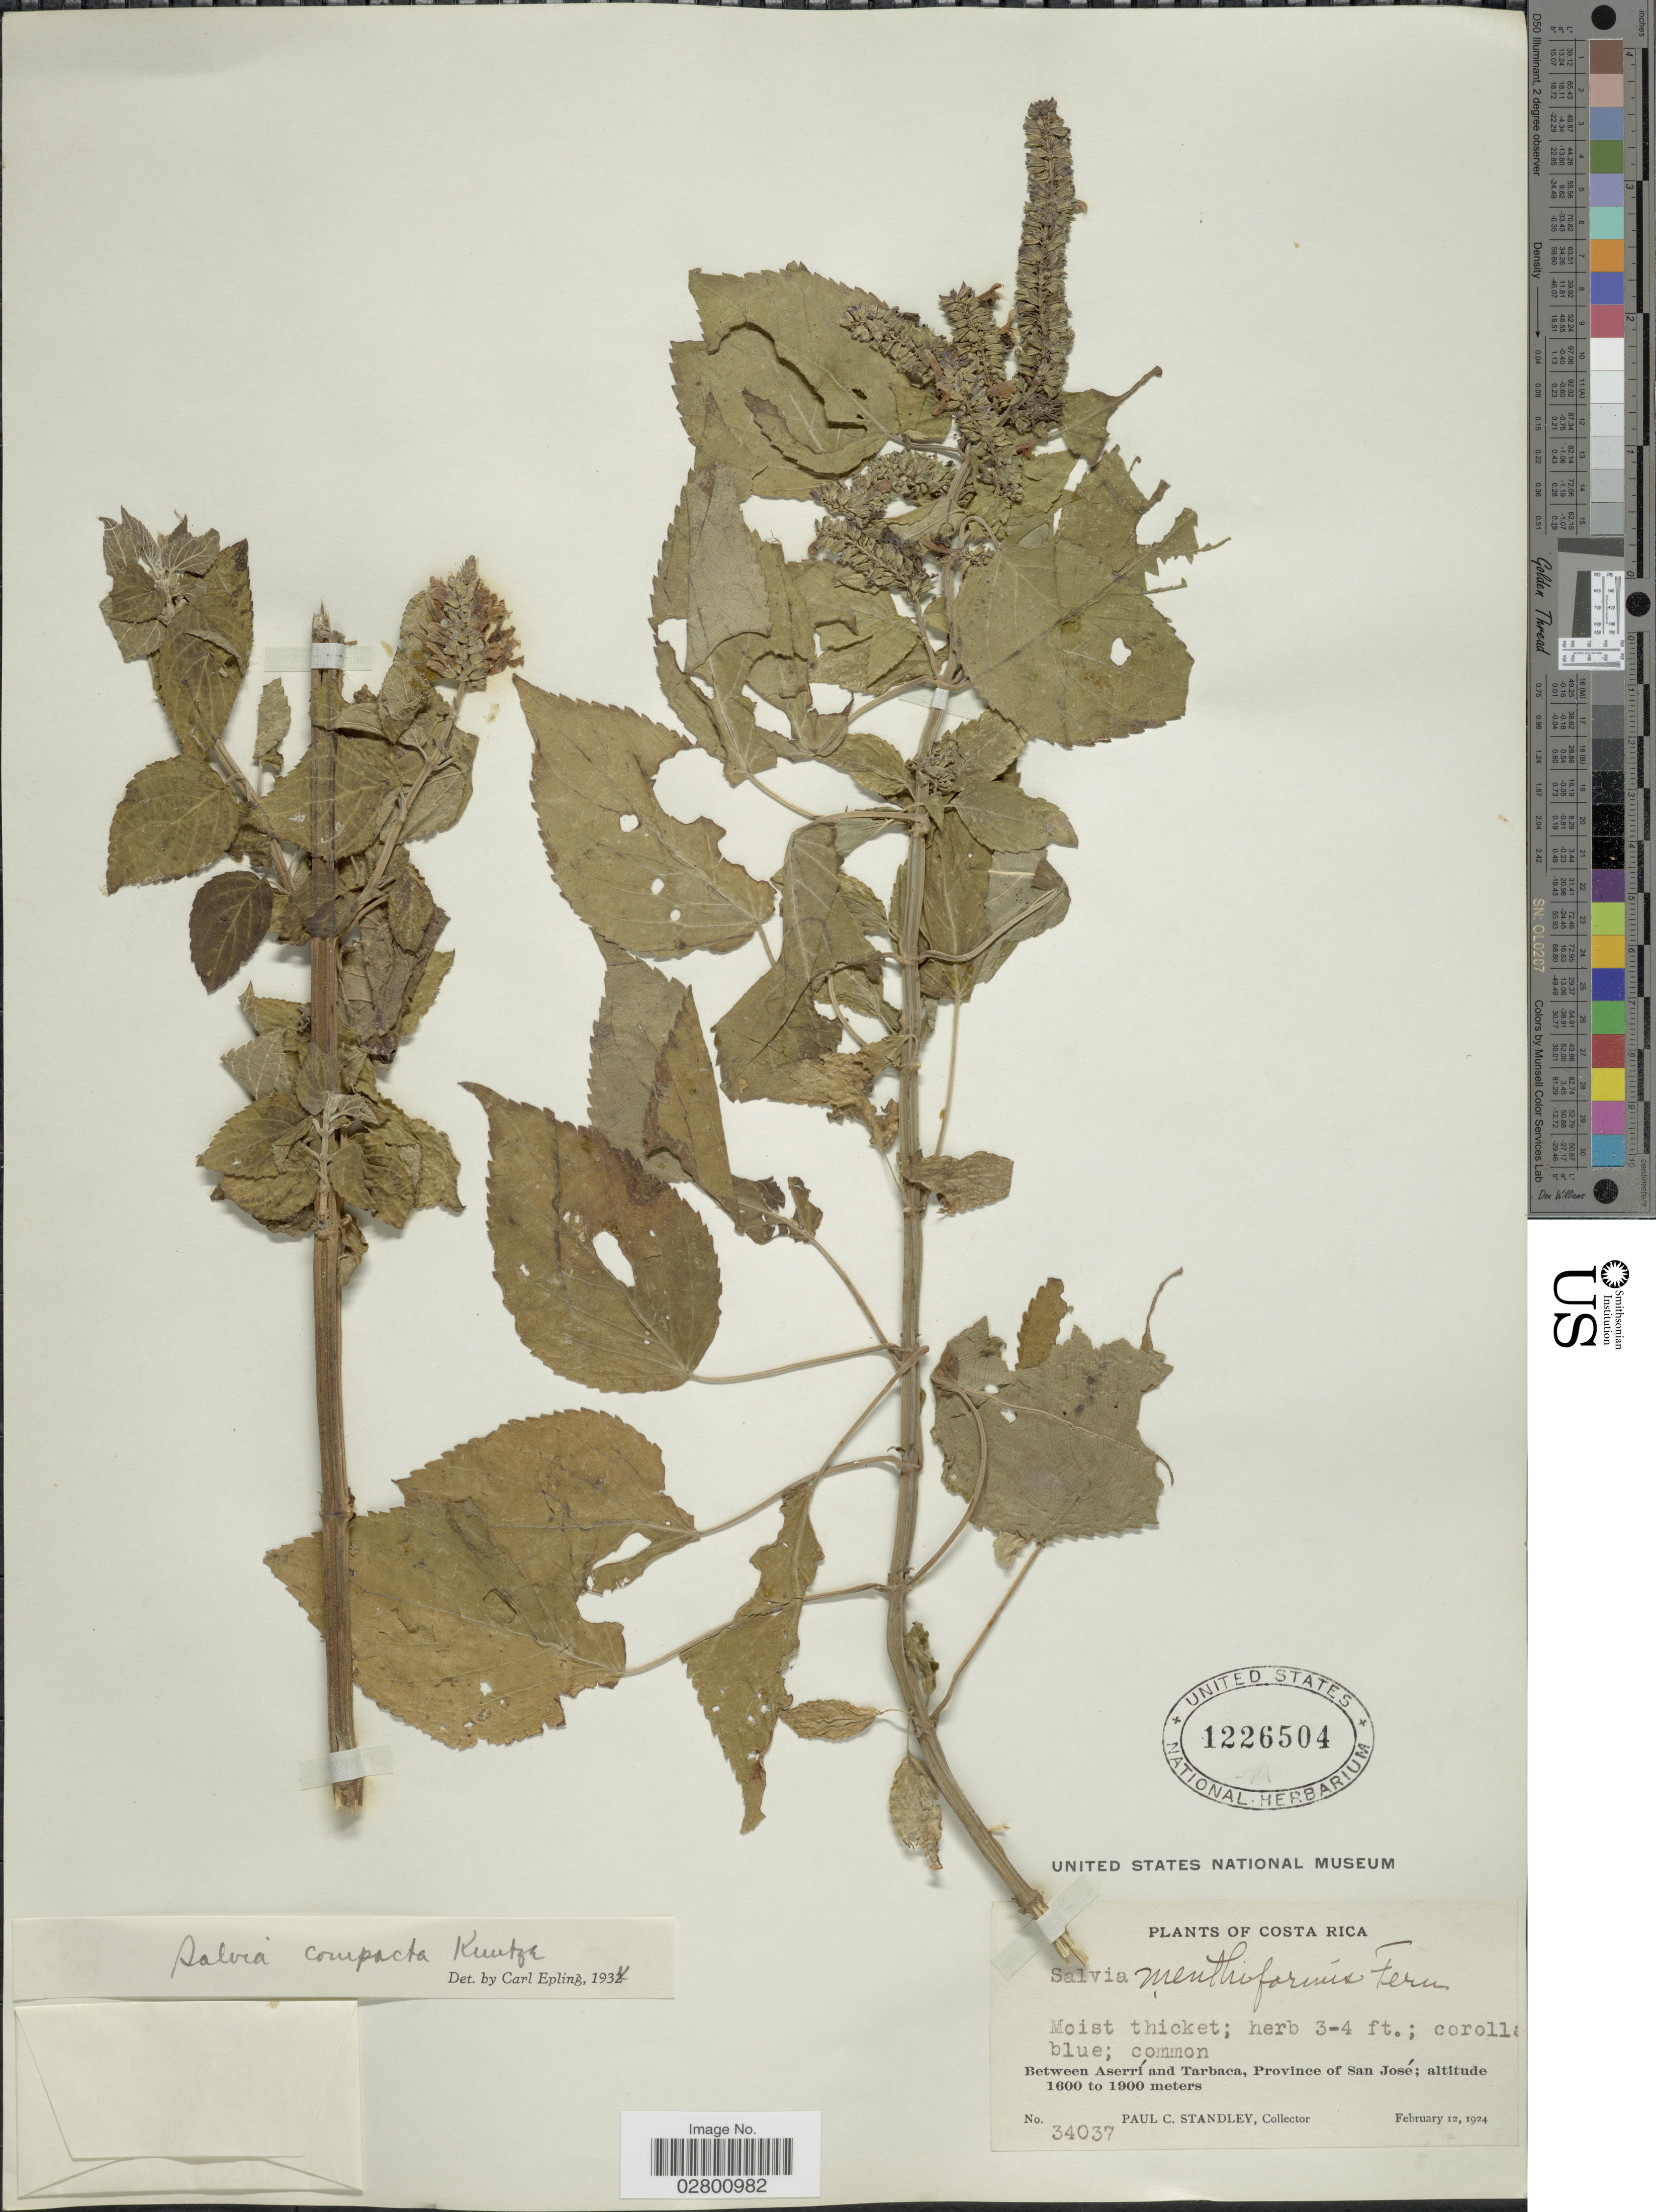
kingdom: Plantae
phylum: Tracheophyta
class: Magnoliopsida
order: Lamiales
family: Lamiaceae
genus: Salvia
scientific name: Salvia compacta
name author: Kuntze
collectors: P. C. Standley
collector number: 34037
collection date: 1924-02-12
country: Costa Rica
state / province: San José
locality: Between Aserrí and Tarbaca.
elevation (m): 1600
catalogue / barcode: US 1226504